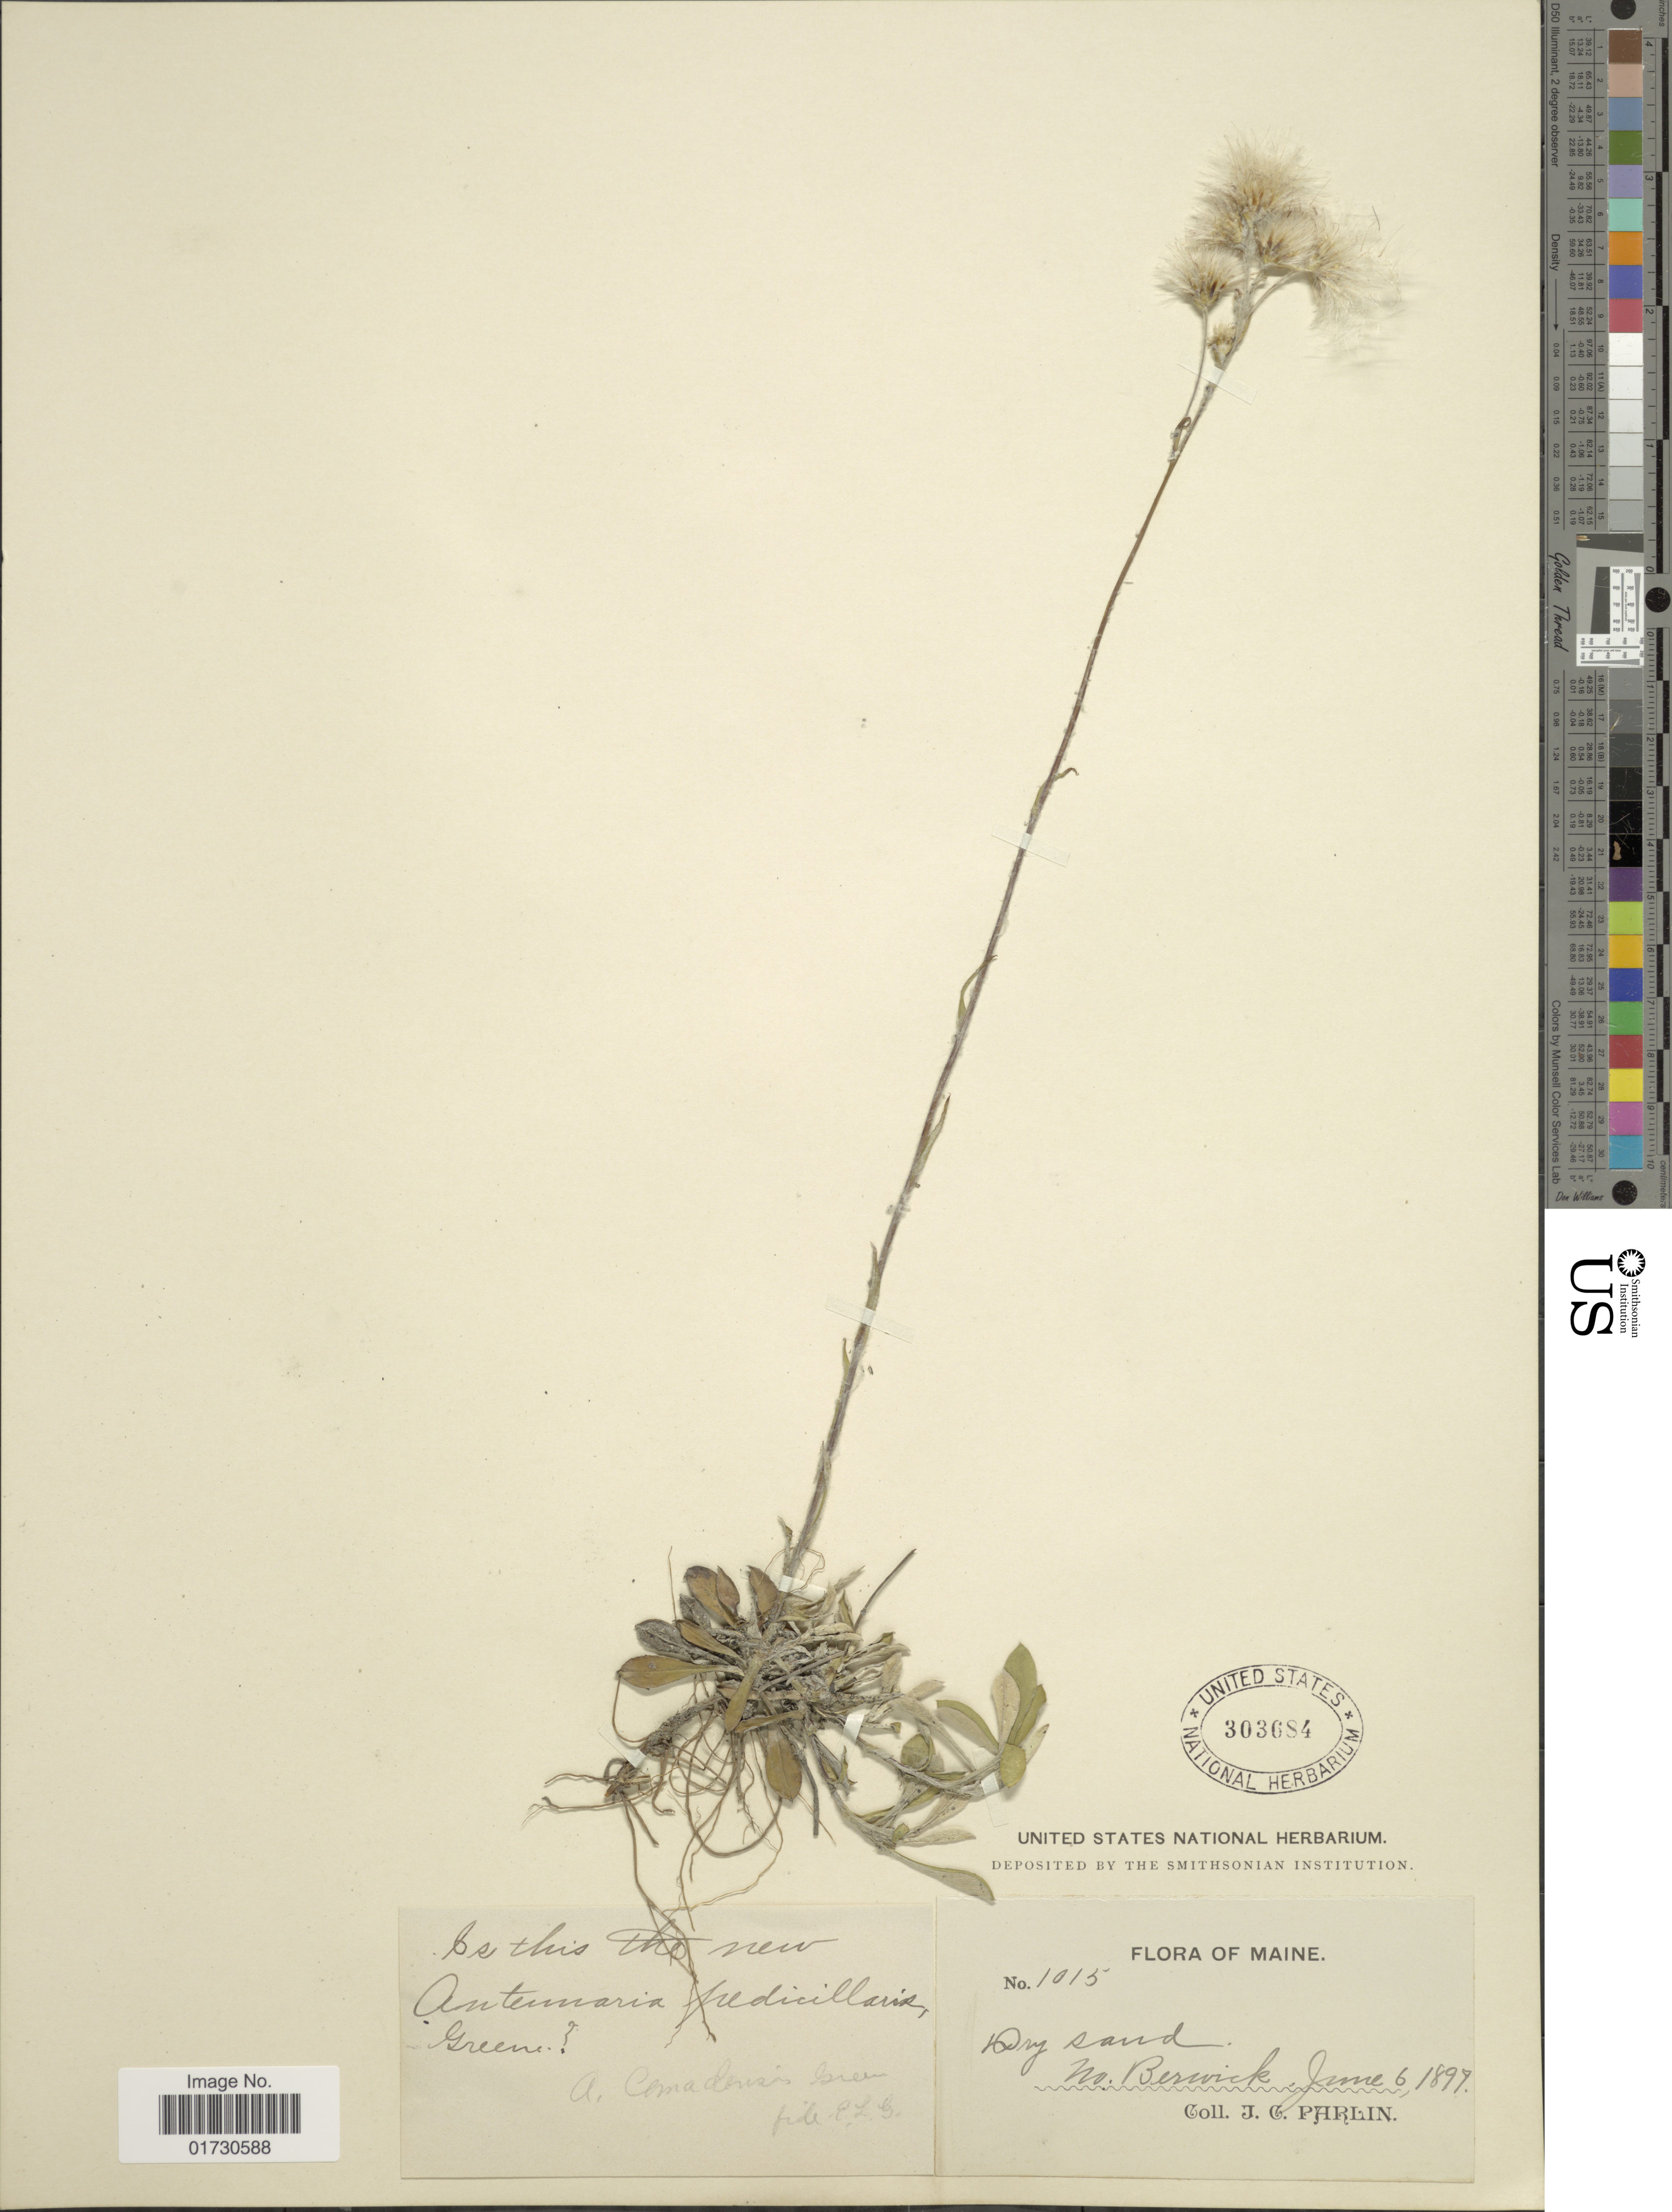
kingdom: Plantae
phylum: Tracheophyta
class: Magnoliopsida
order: Asterales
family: Asteraceae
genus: Antennaria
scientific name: Antennaria canadensis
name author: Greene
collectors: J. Parlin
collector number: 1015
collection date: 1897-06-06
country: United States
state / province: Maine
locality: No. Berwick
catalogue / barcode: US 303684